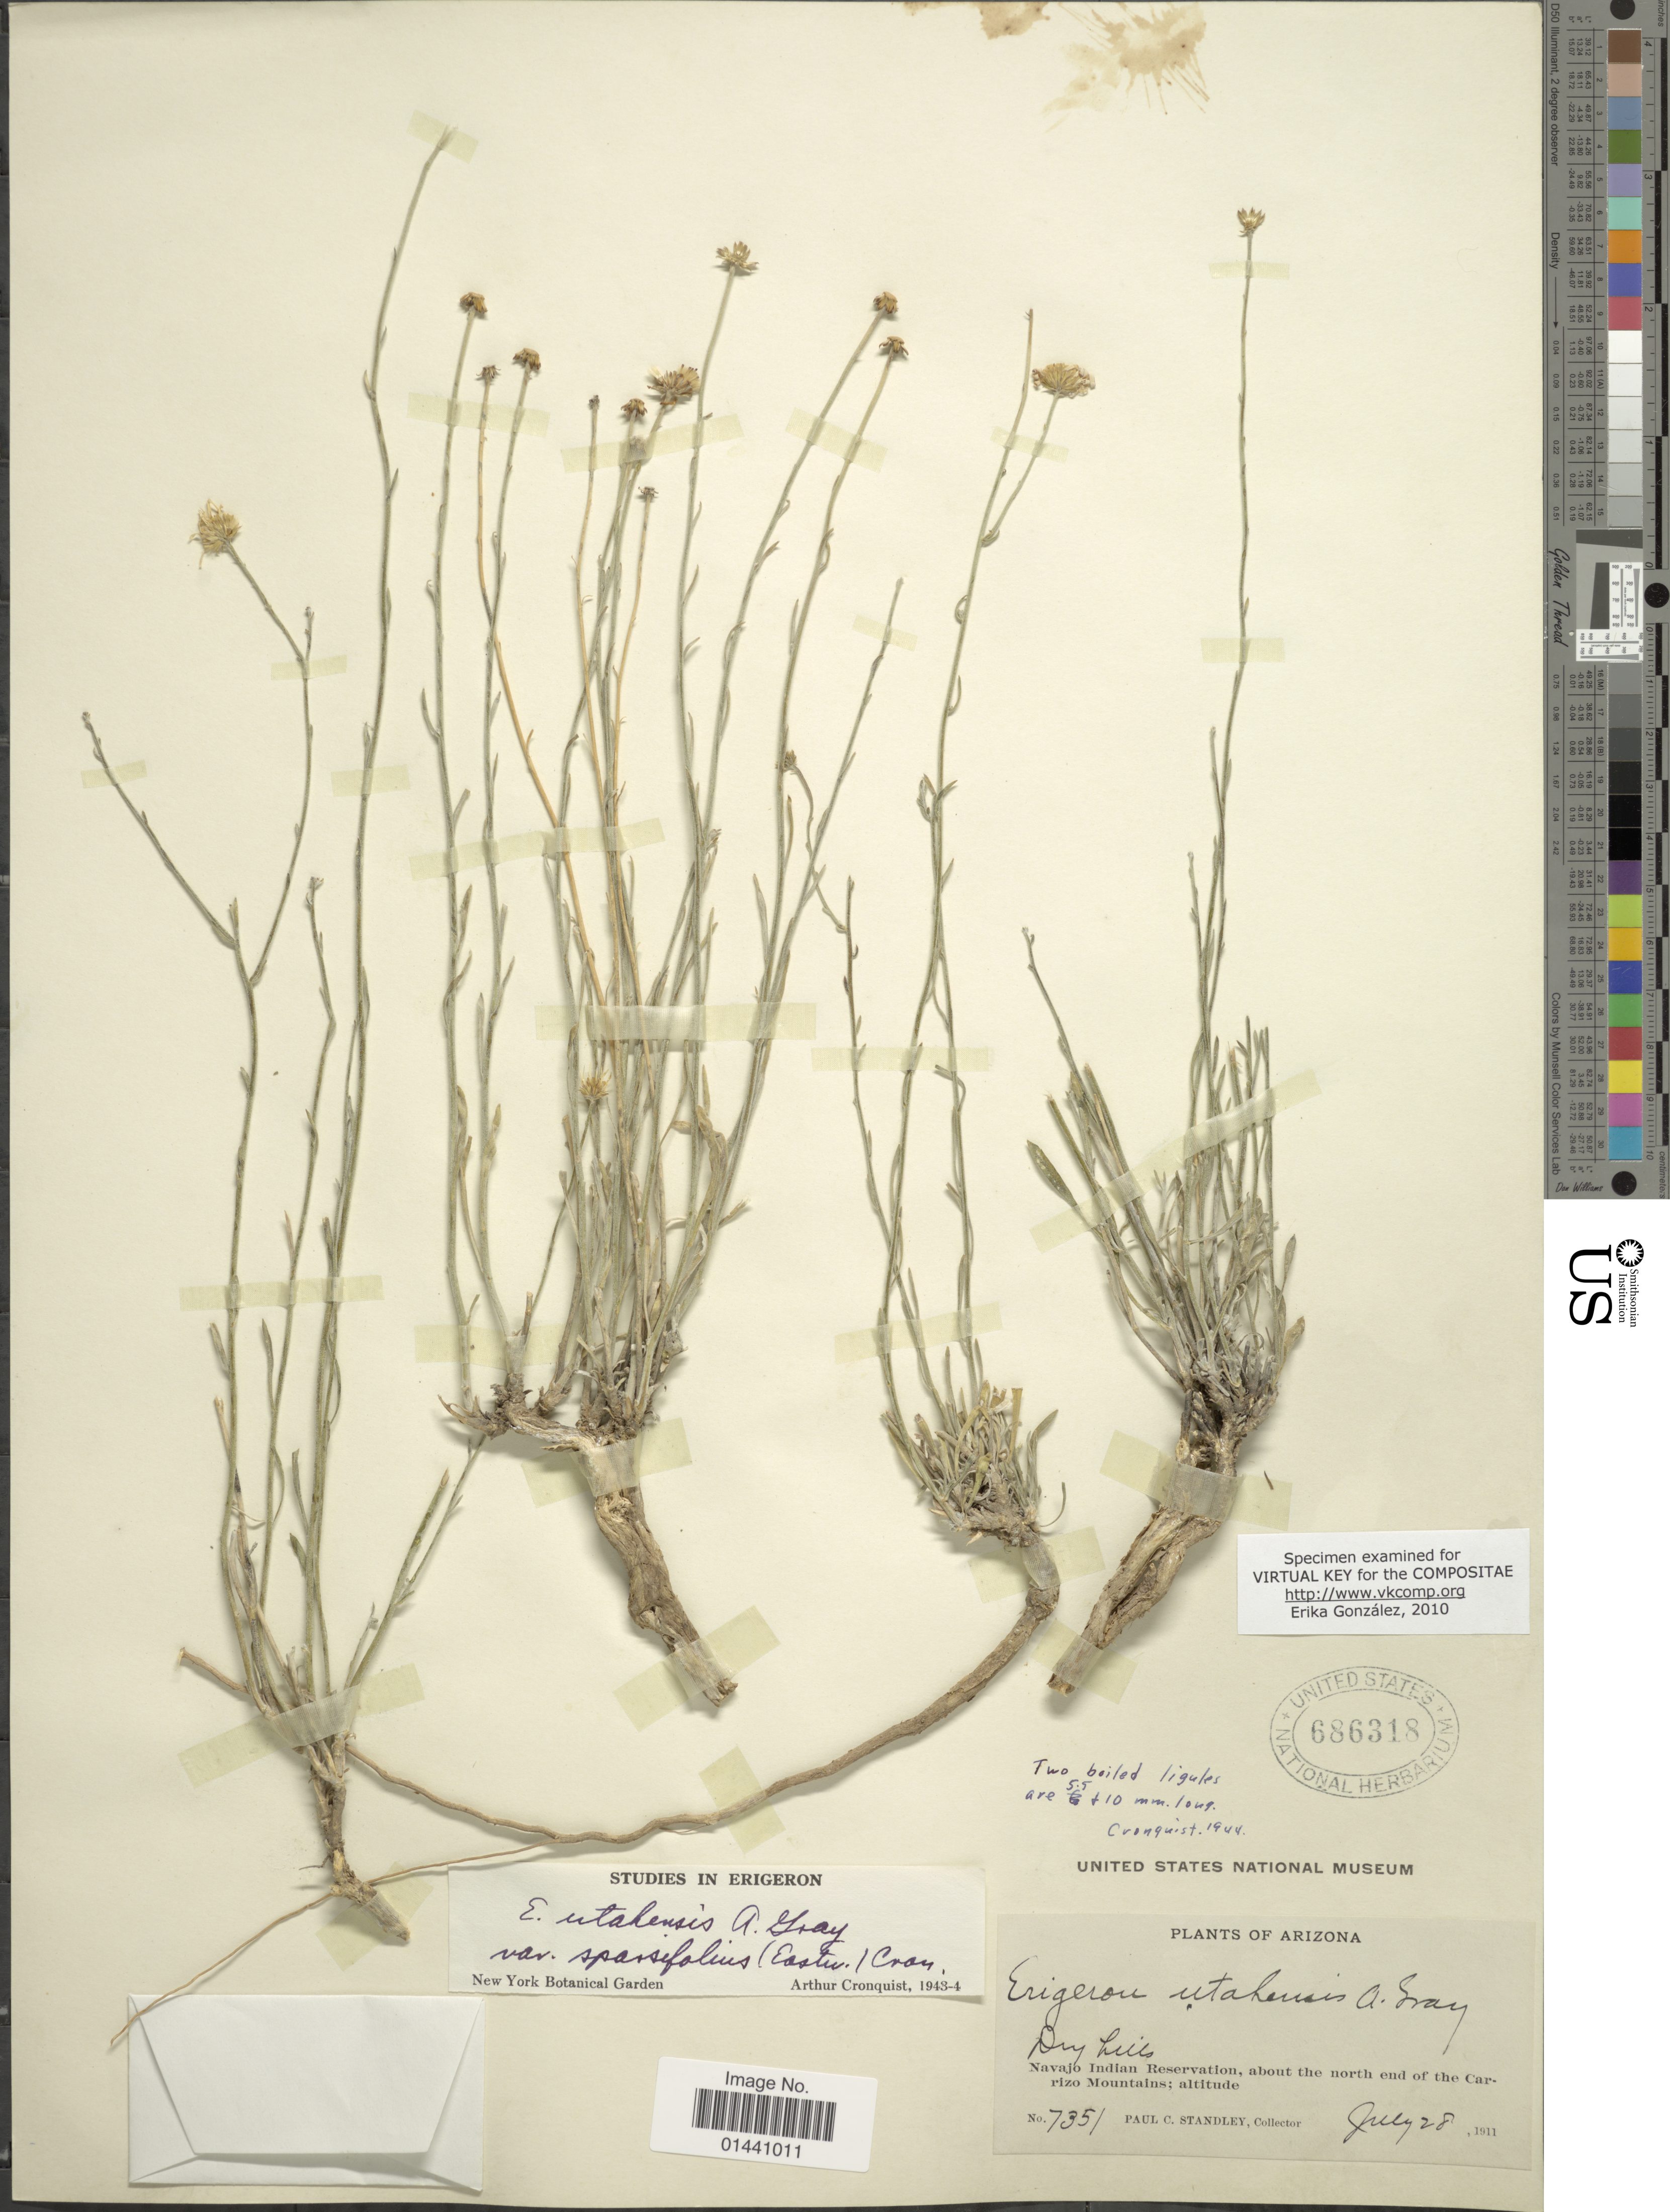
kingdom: Plantae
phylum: Tracheophyta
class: Magnoliopsida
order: Asterales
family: Asteraceae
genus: Erigeron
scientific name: Erigeron utahensis var. sparsifolius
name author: (Eastw.) Cronq.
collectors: P. C. Standley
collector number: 7351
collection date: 1911-07-28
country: United States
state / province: Arizona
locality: Dry hills, navajo Indian Reservation, about the north end of the Carrizo Mountains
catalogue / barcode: US 686318